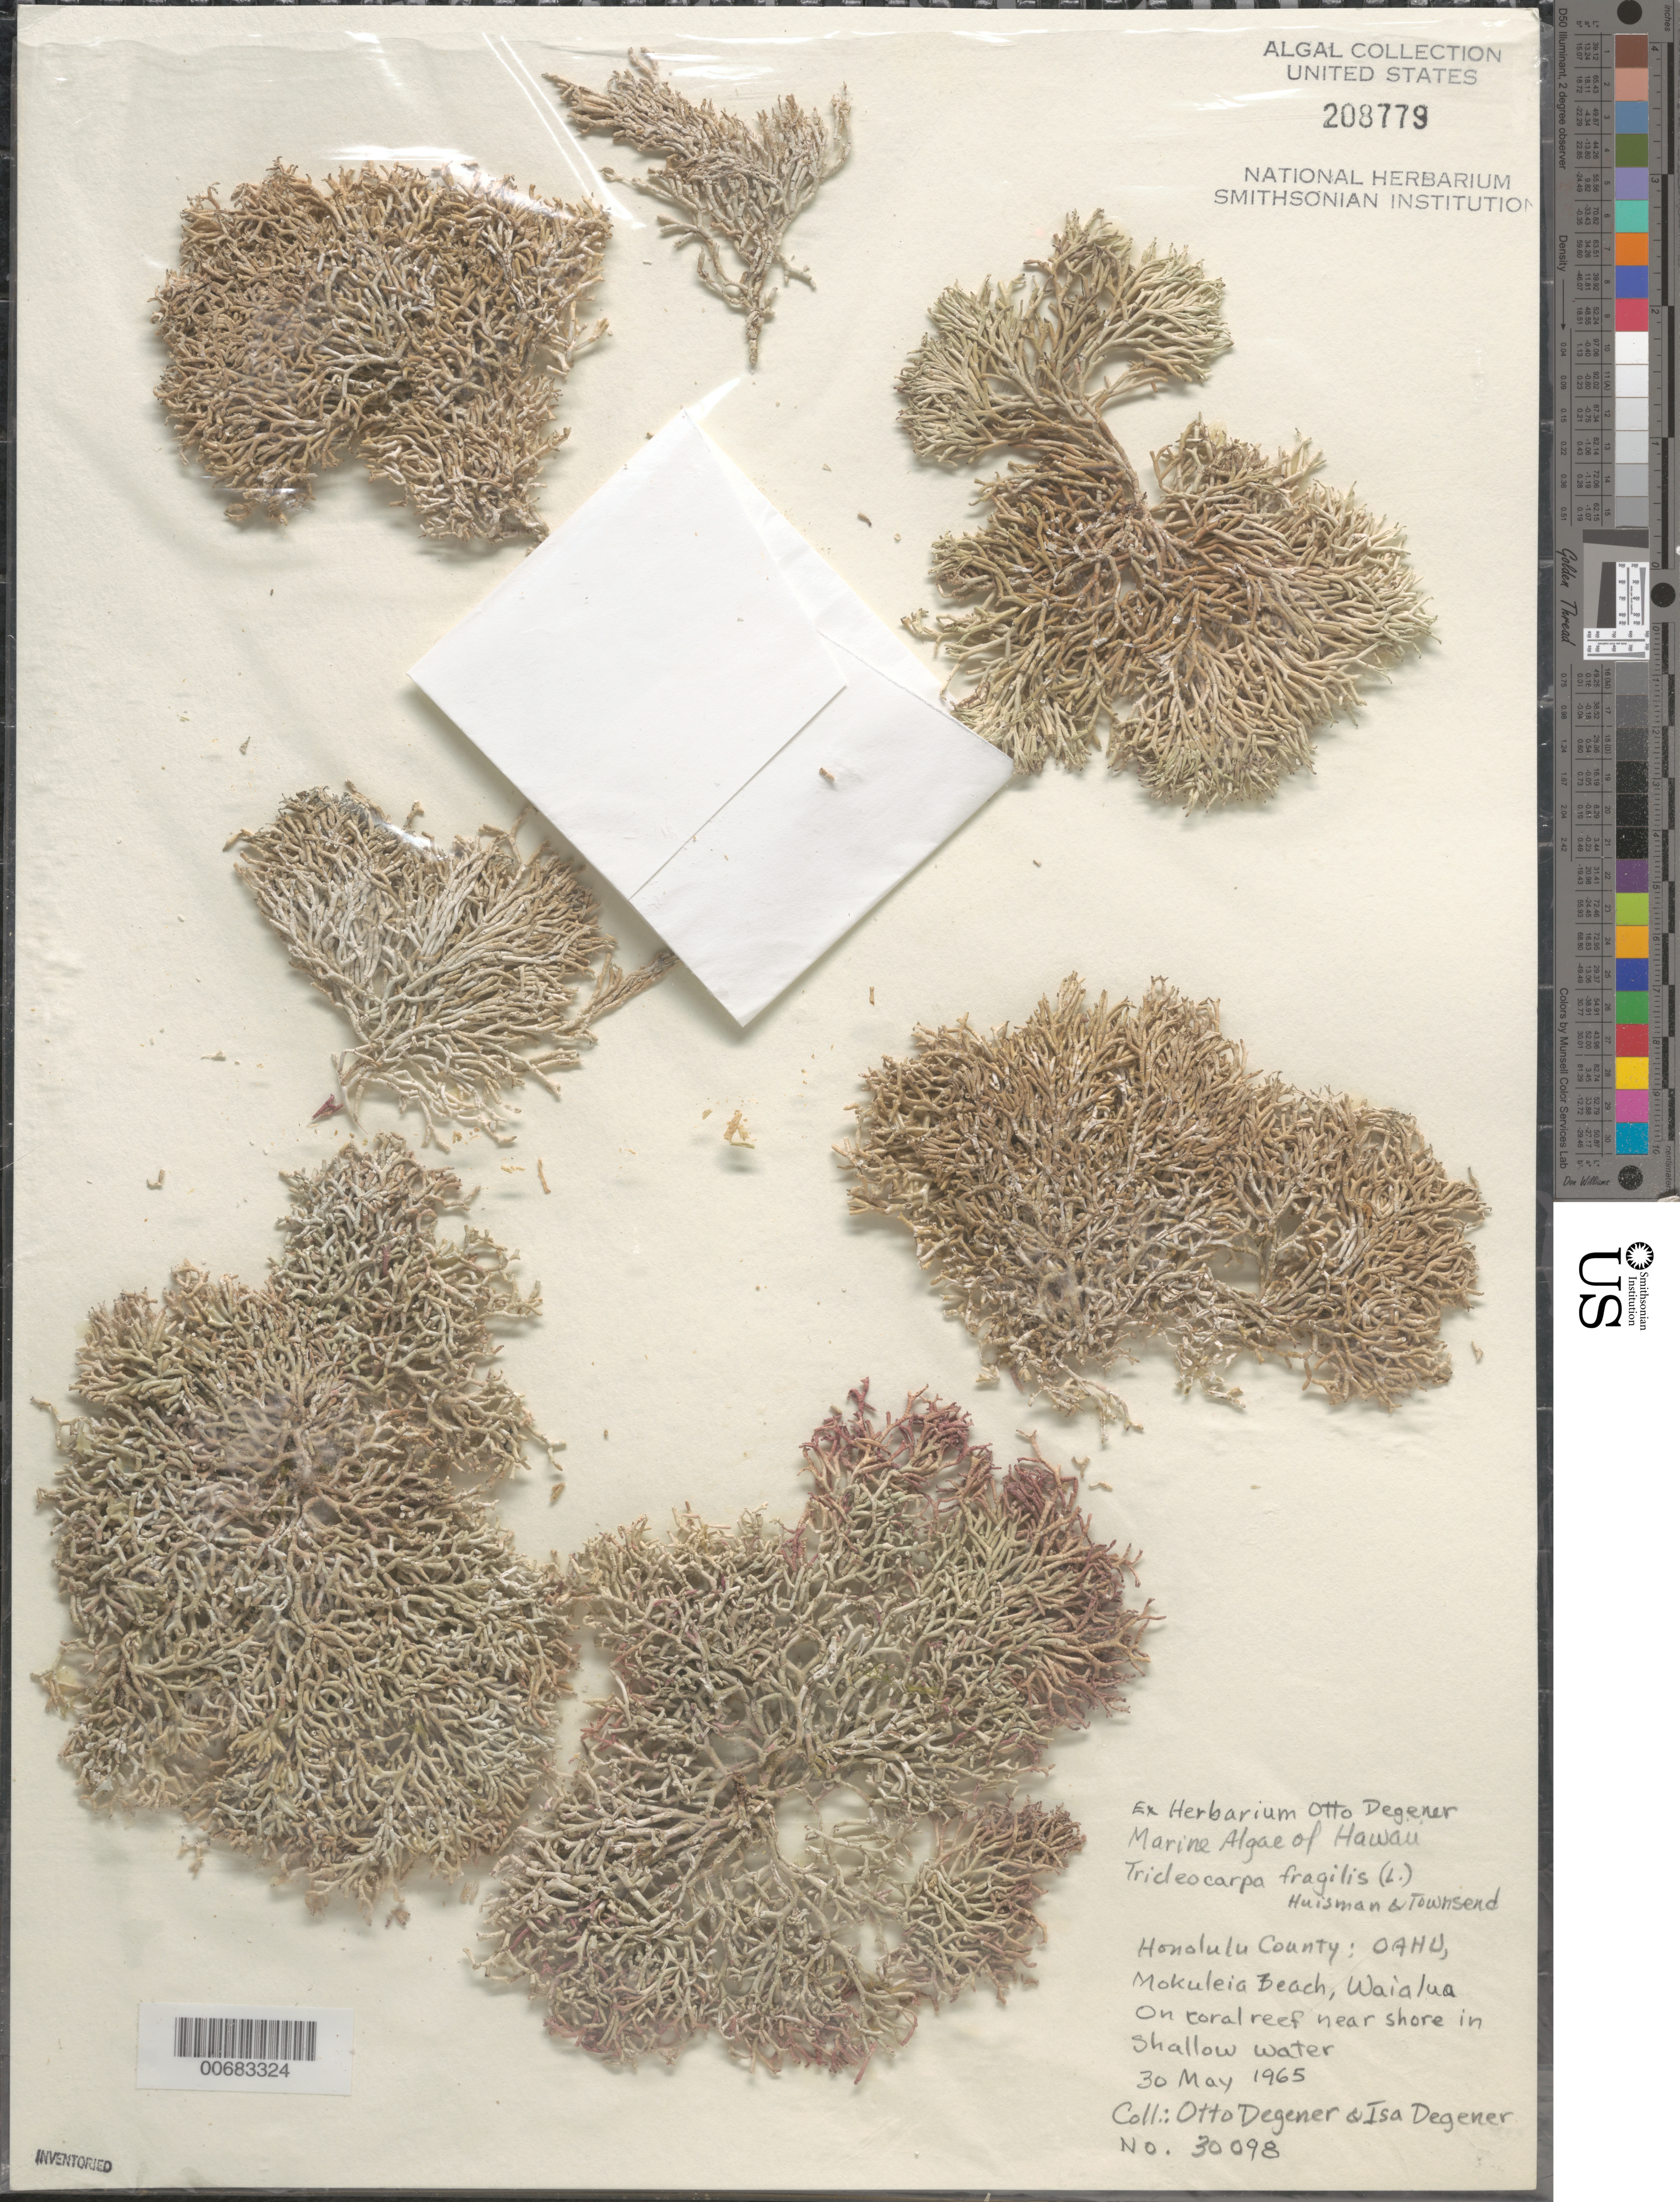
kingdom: Plantae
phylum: Rhodophyta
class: Florideophyceae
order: Nemaliales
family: Galaxauraceae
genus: Tricleocarpa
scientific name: Tricleocarpa fragilis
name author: (L.) Huisman & R.A. Towns.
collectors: O. Degener & I. Degener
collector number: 30098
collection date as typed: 30 May 1965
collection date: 1965-05-30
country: United States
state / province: Hawaii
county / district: Honolulu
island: Oahu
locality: Mokuleia Beach, Waialua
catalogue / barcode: US 208779